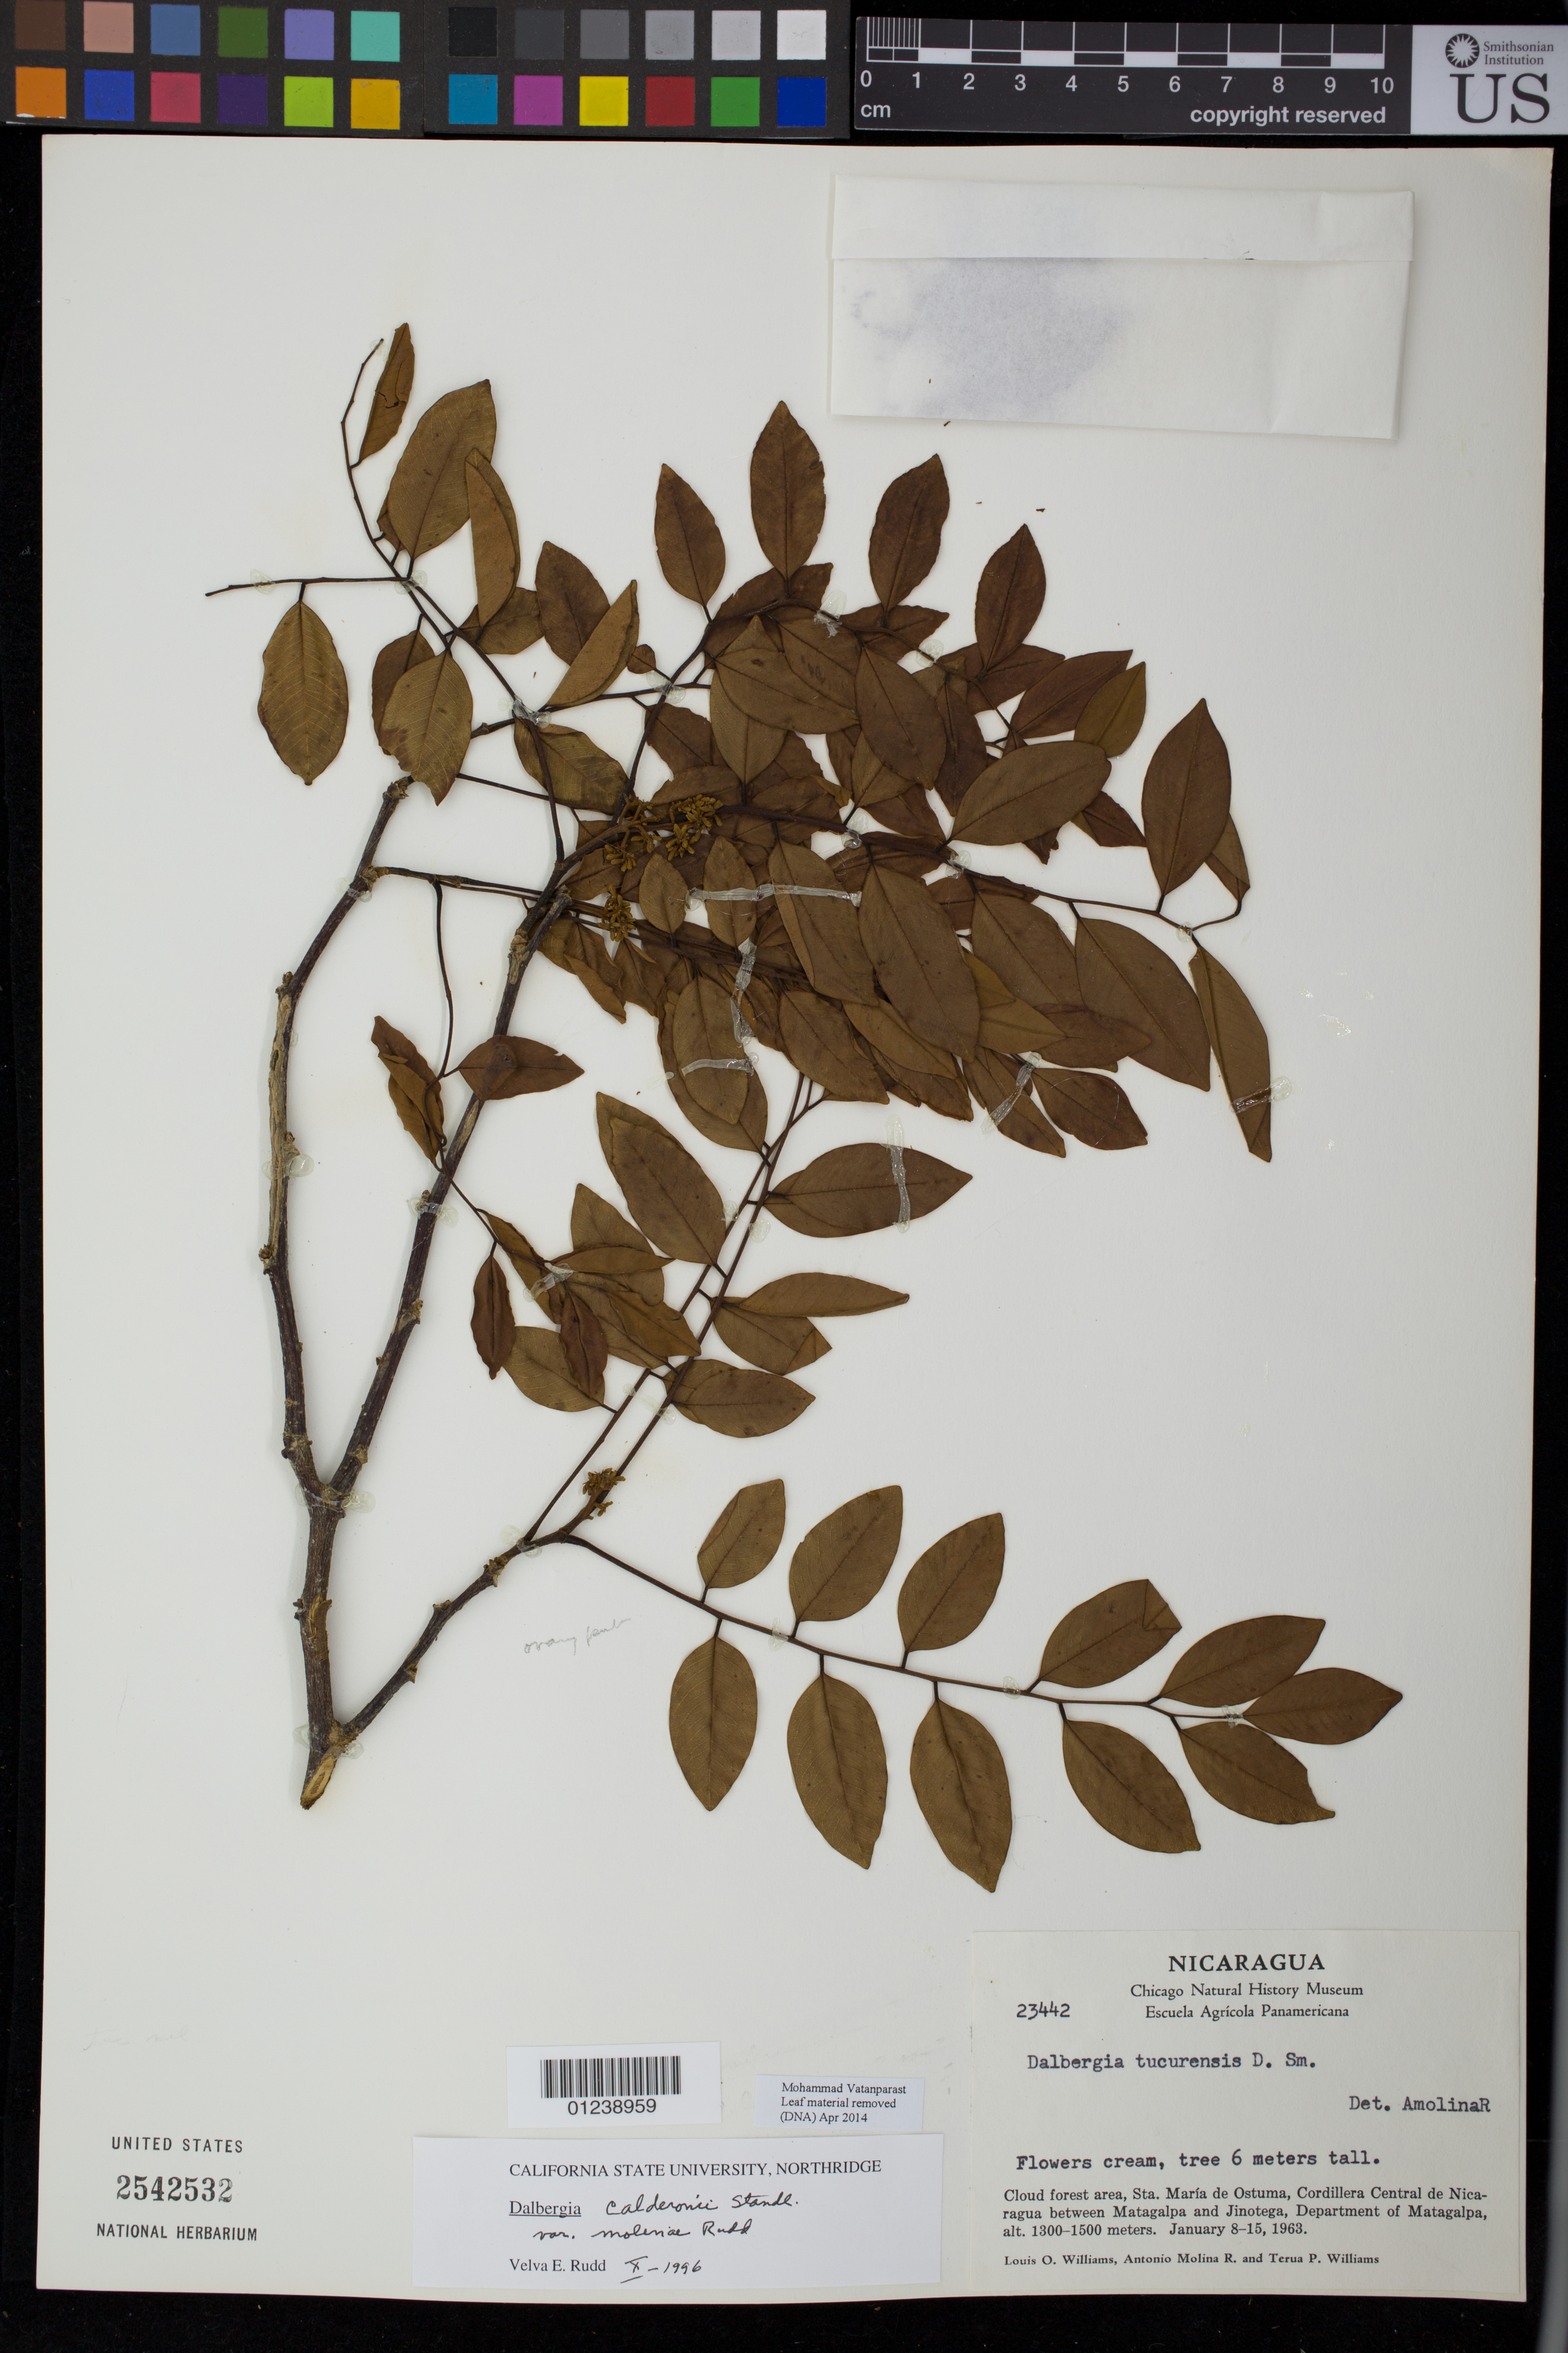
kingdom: Plantae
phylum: Tracheophyta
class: Magnoliopsida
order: Fabales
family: Fabaceae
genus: Dalbergia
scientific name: Dalbergia calderonii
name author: Standl.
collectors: L. O. Williams, A. Molina R. & T. P. Williams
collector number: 23442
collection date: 1963-01-08/1963-01-15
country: Nicaragua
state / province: Matagalpa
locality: Sta. Maria de Ostuma, Cordillera Central de Nicaragua between Matagalpa and Jinotega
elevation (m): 1300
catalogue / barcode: US 2542532